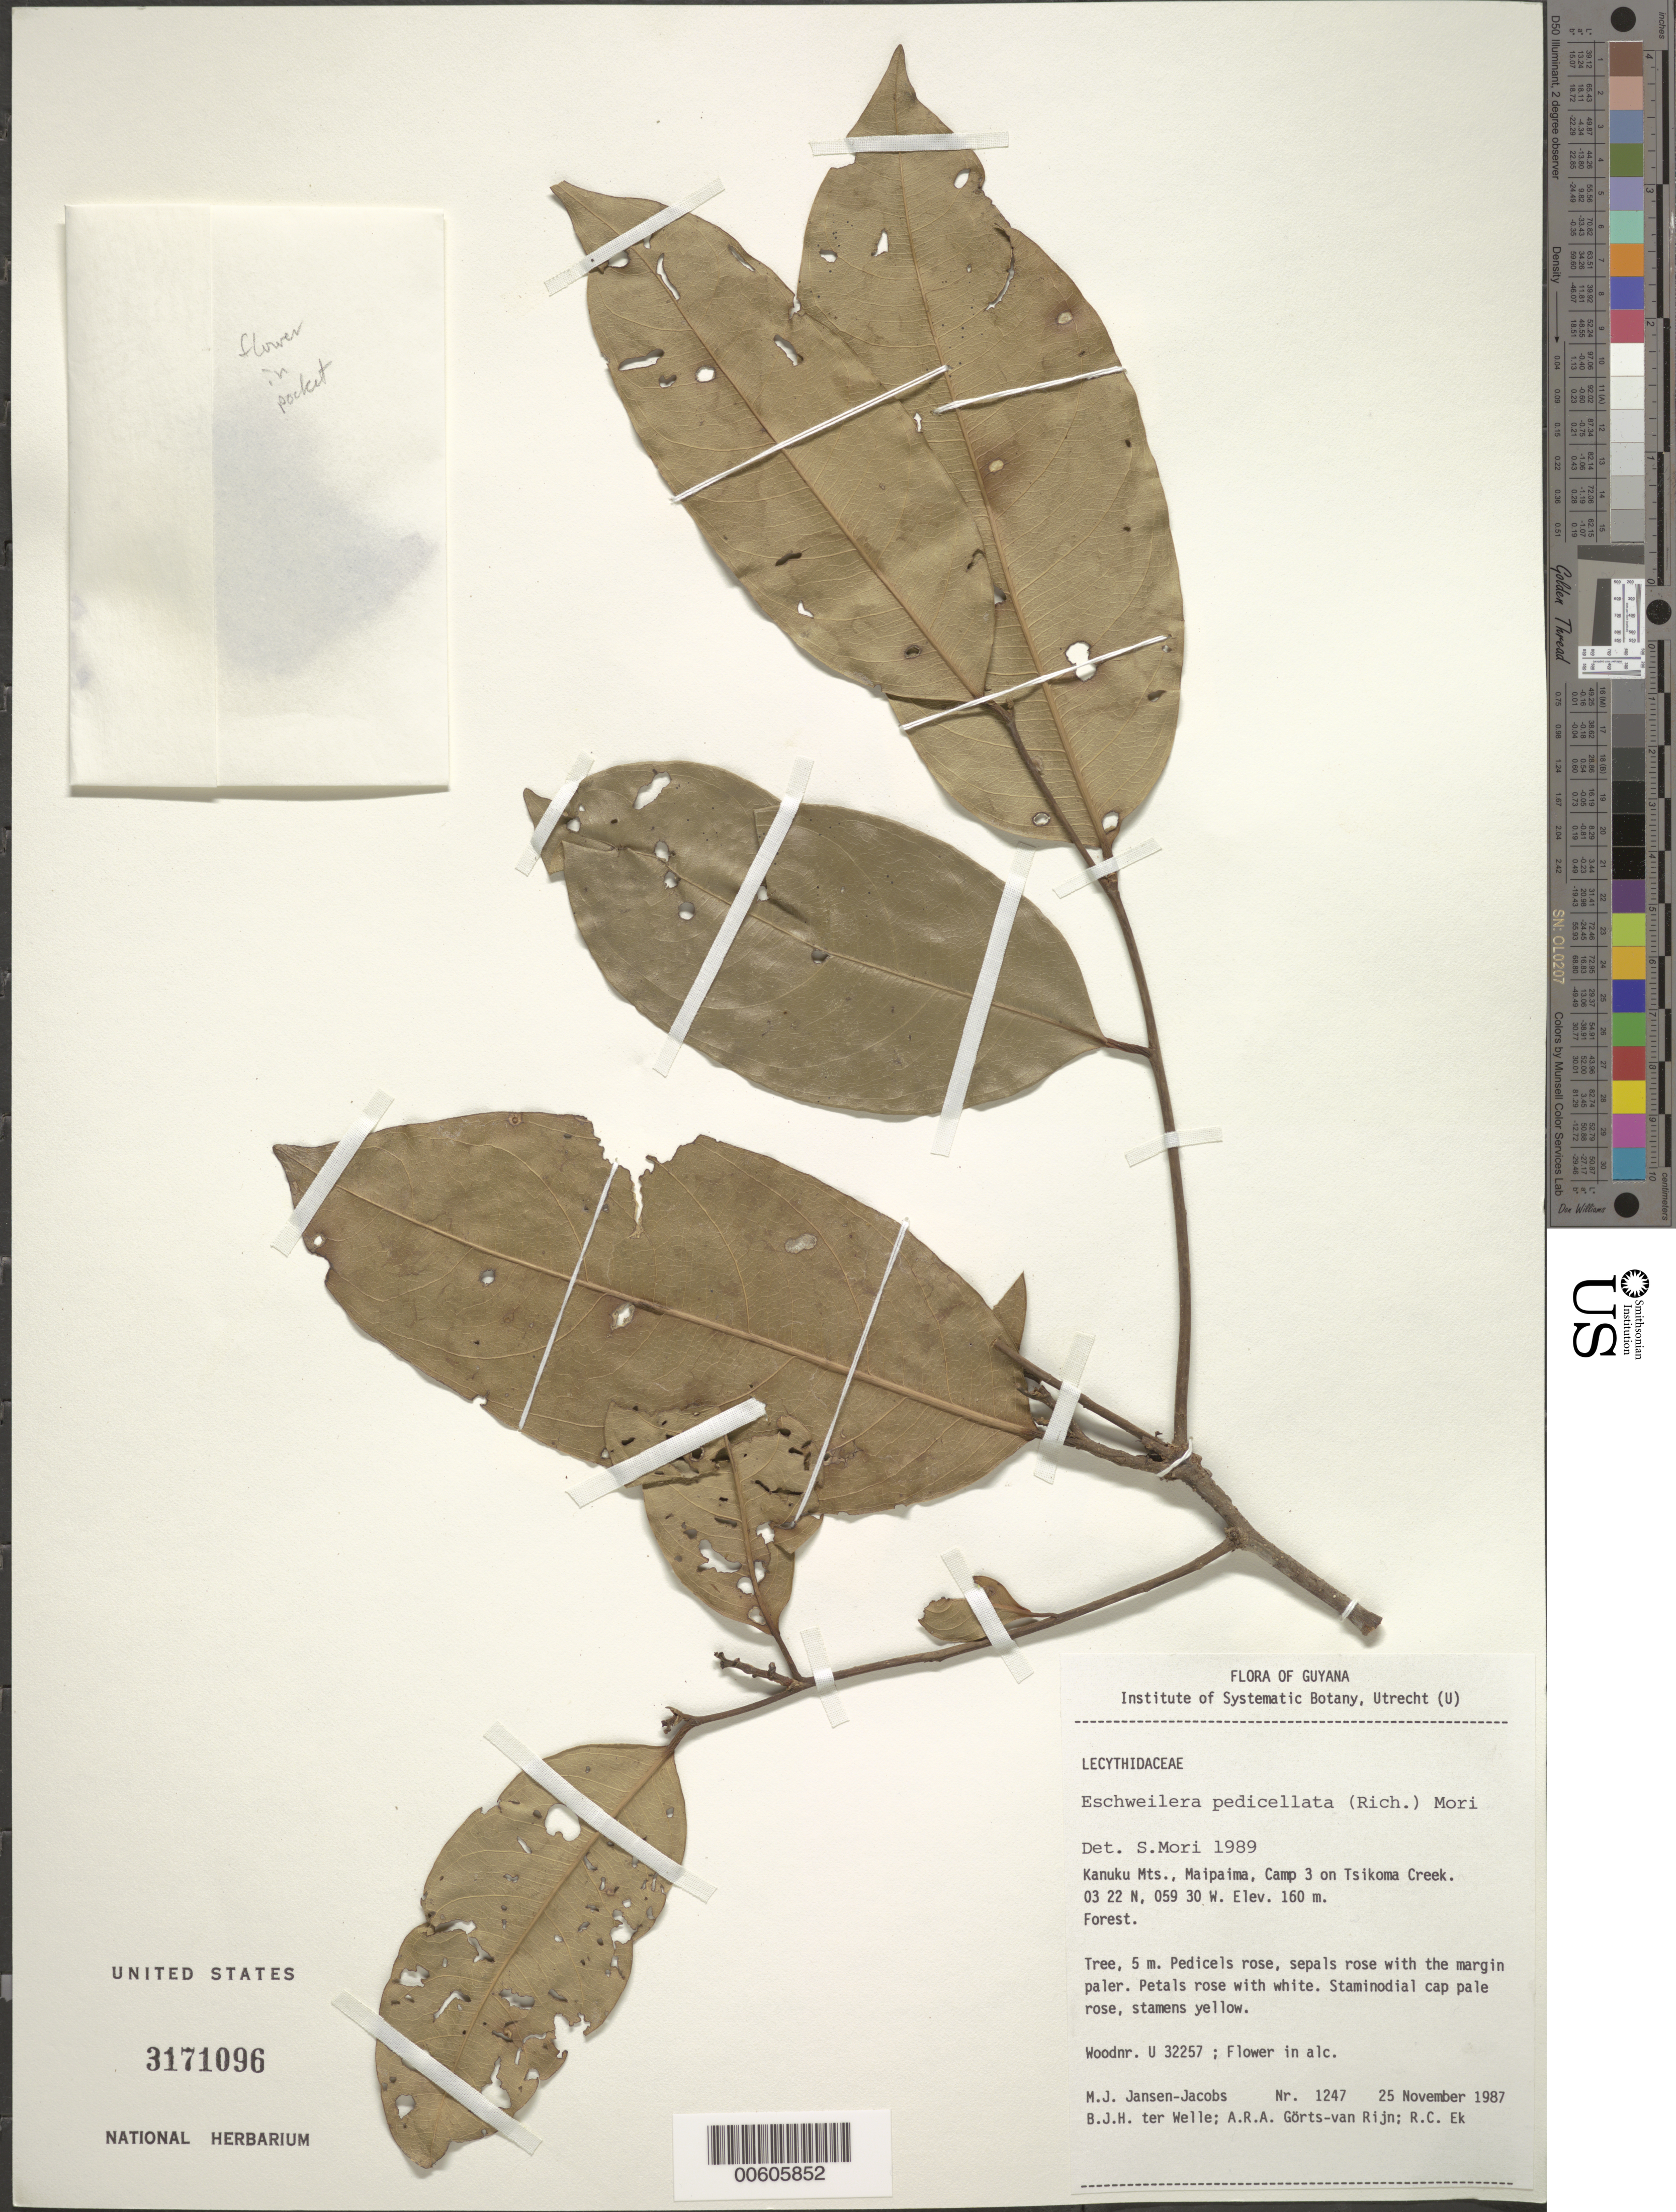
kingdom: Plantae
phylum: Tracheophyta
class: Magnoliopsida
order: Ericales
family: Lecythidaceae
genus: Eschweilera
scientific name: Eschweilera pedicellata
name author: (Rich.) S.A. Mori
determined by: Mori, Scott A.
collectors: M. J. Jansen-Jacobs, B. Welle, A. .R. A. Görts-van Rijn & R. C. Ek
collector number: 1247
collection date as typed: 25-Nov-87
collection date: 1987-11-25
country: Guyana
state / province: U. Takutu-U. Essequibo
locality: Kanuku Mts., Maipaima, Camp 3 on Tsikoma Creek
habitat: Forest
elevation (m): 160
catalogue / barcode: US 3171096